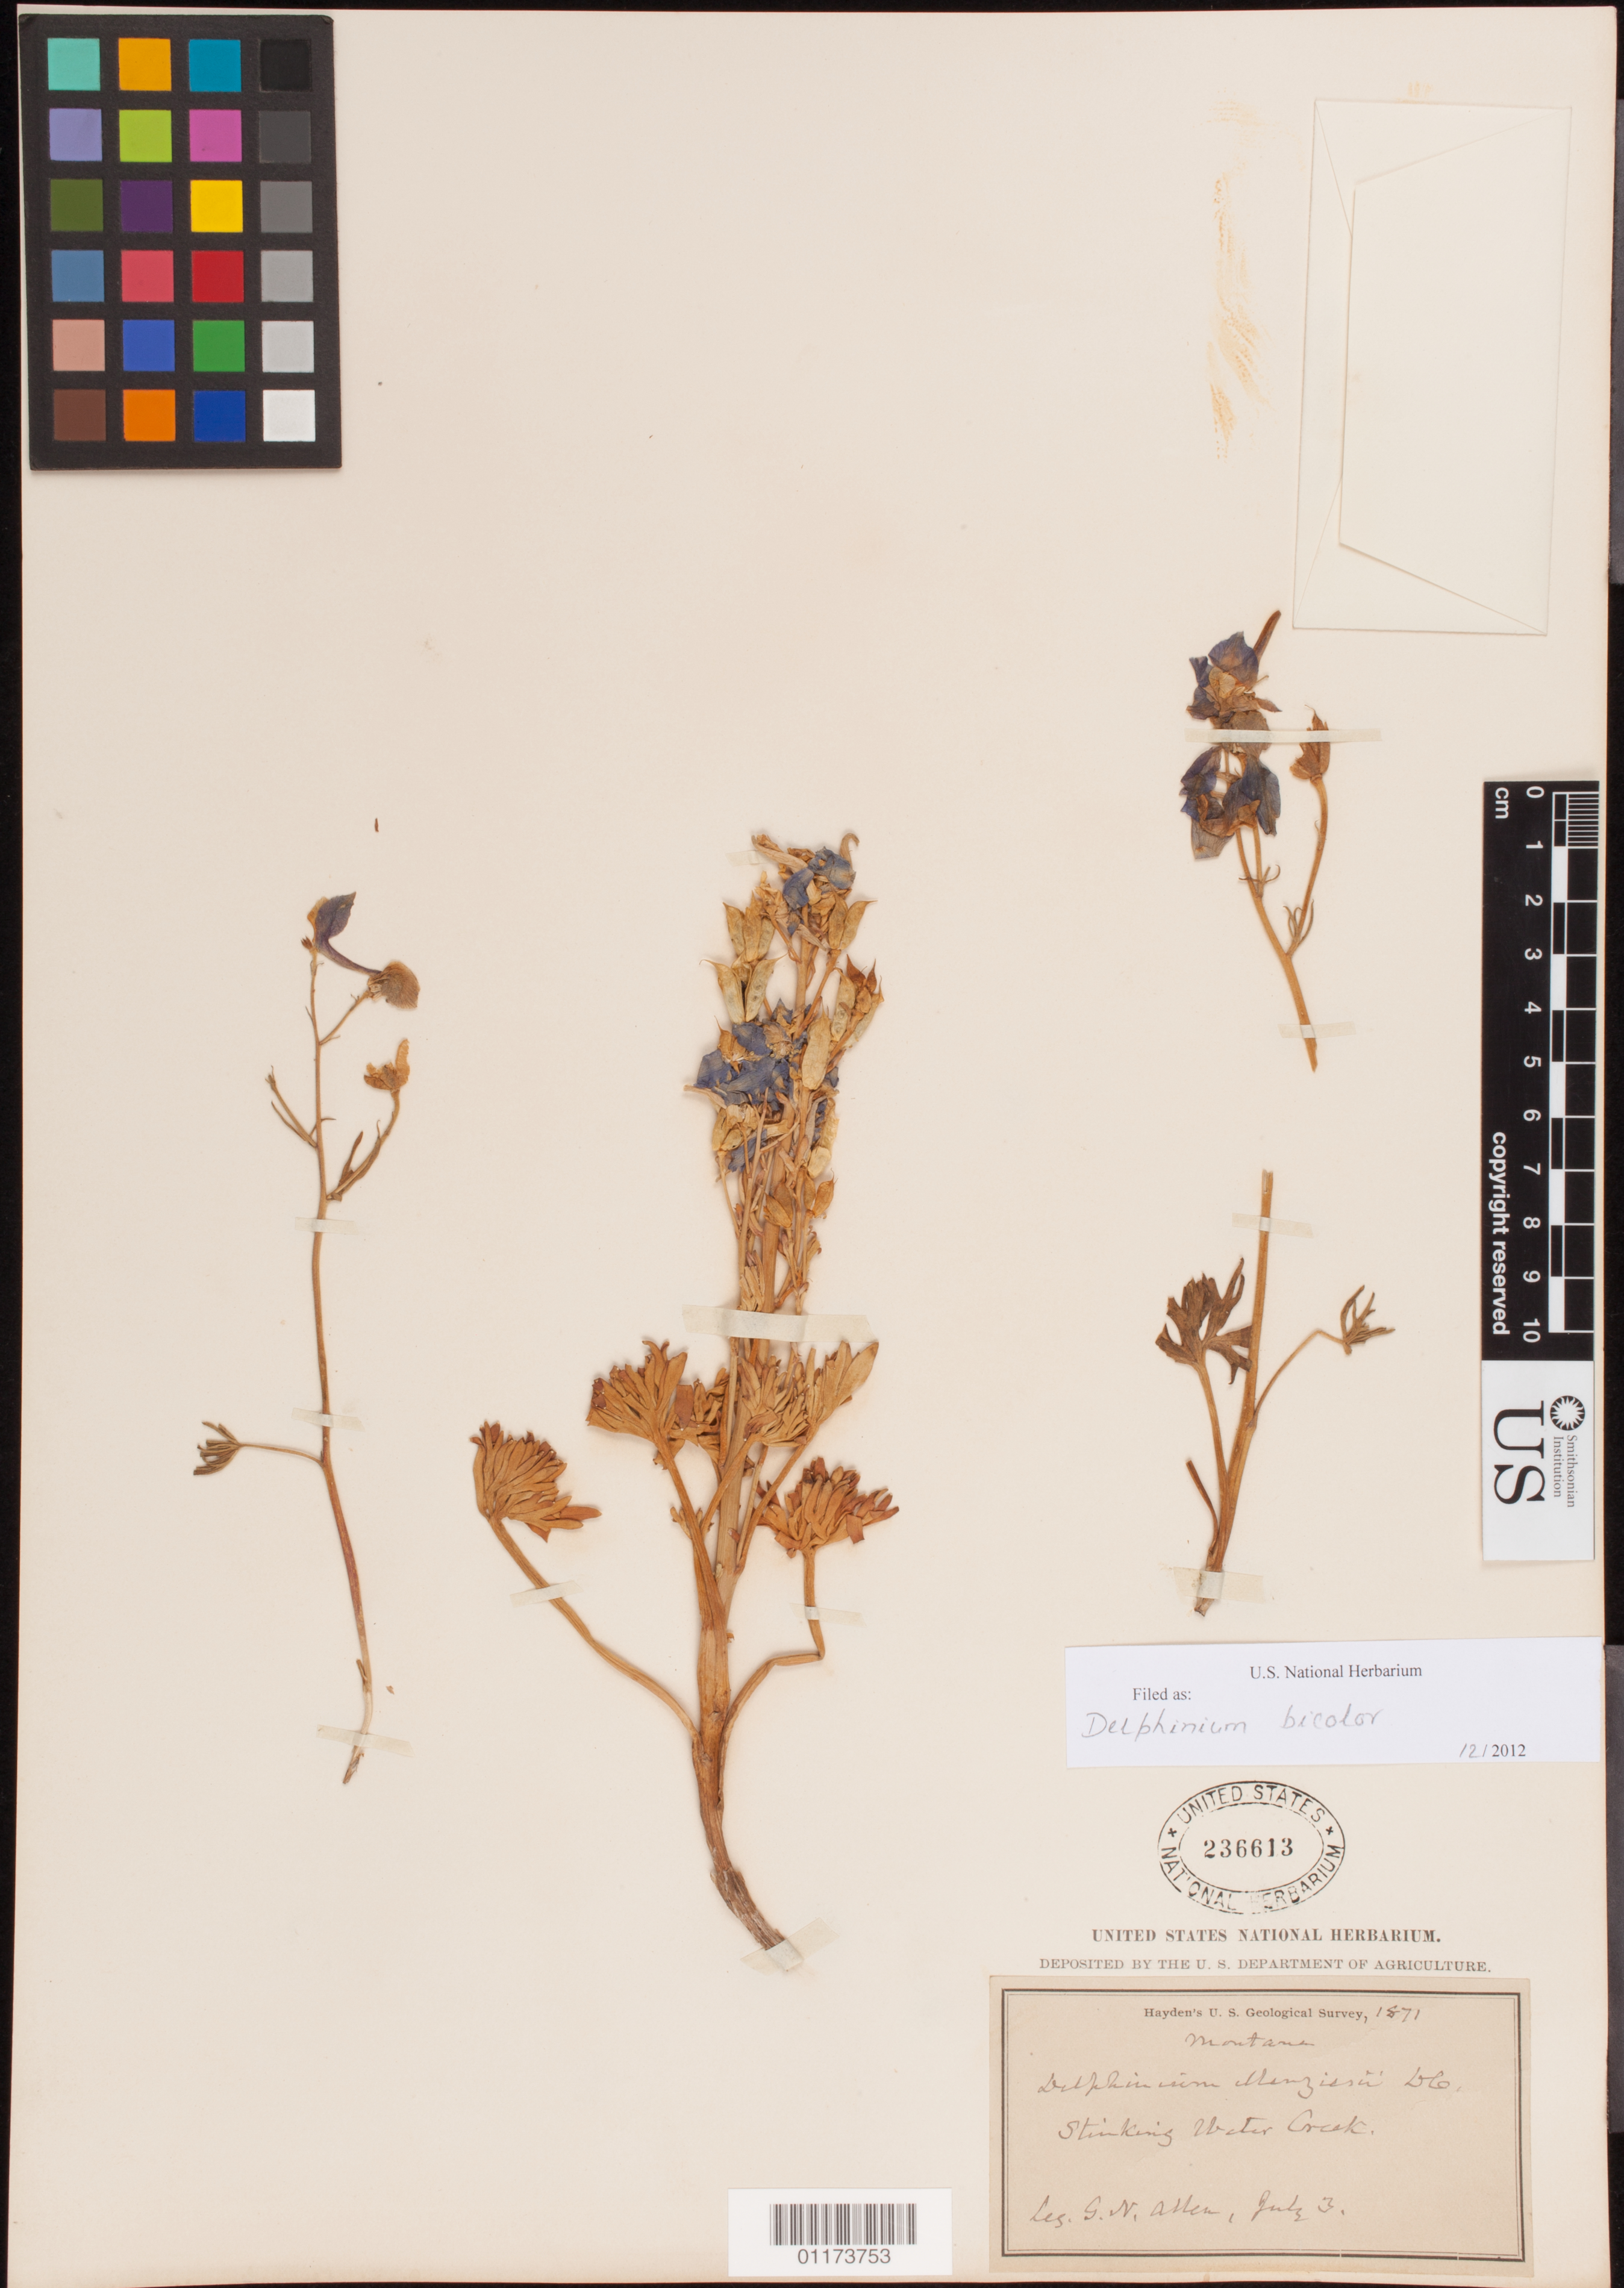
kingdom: Plantae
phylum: Tracheophyta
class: Magnoliopsida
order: Ranunculales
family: Ranunculaceae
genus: Delphinium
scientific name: Delphinium bicolor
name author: Nutt.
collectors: G. N. Allen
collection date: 1871-07-03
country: United States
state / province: Montana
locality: Stinking Water Creek.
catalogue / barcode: US 236613